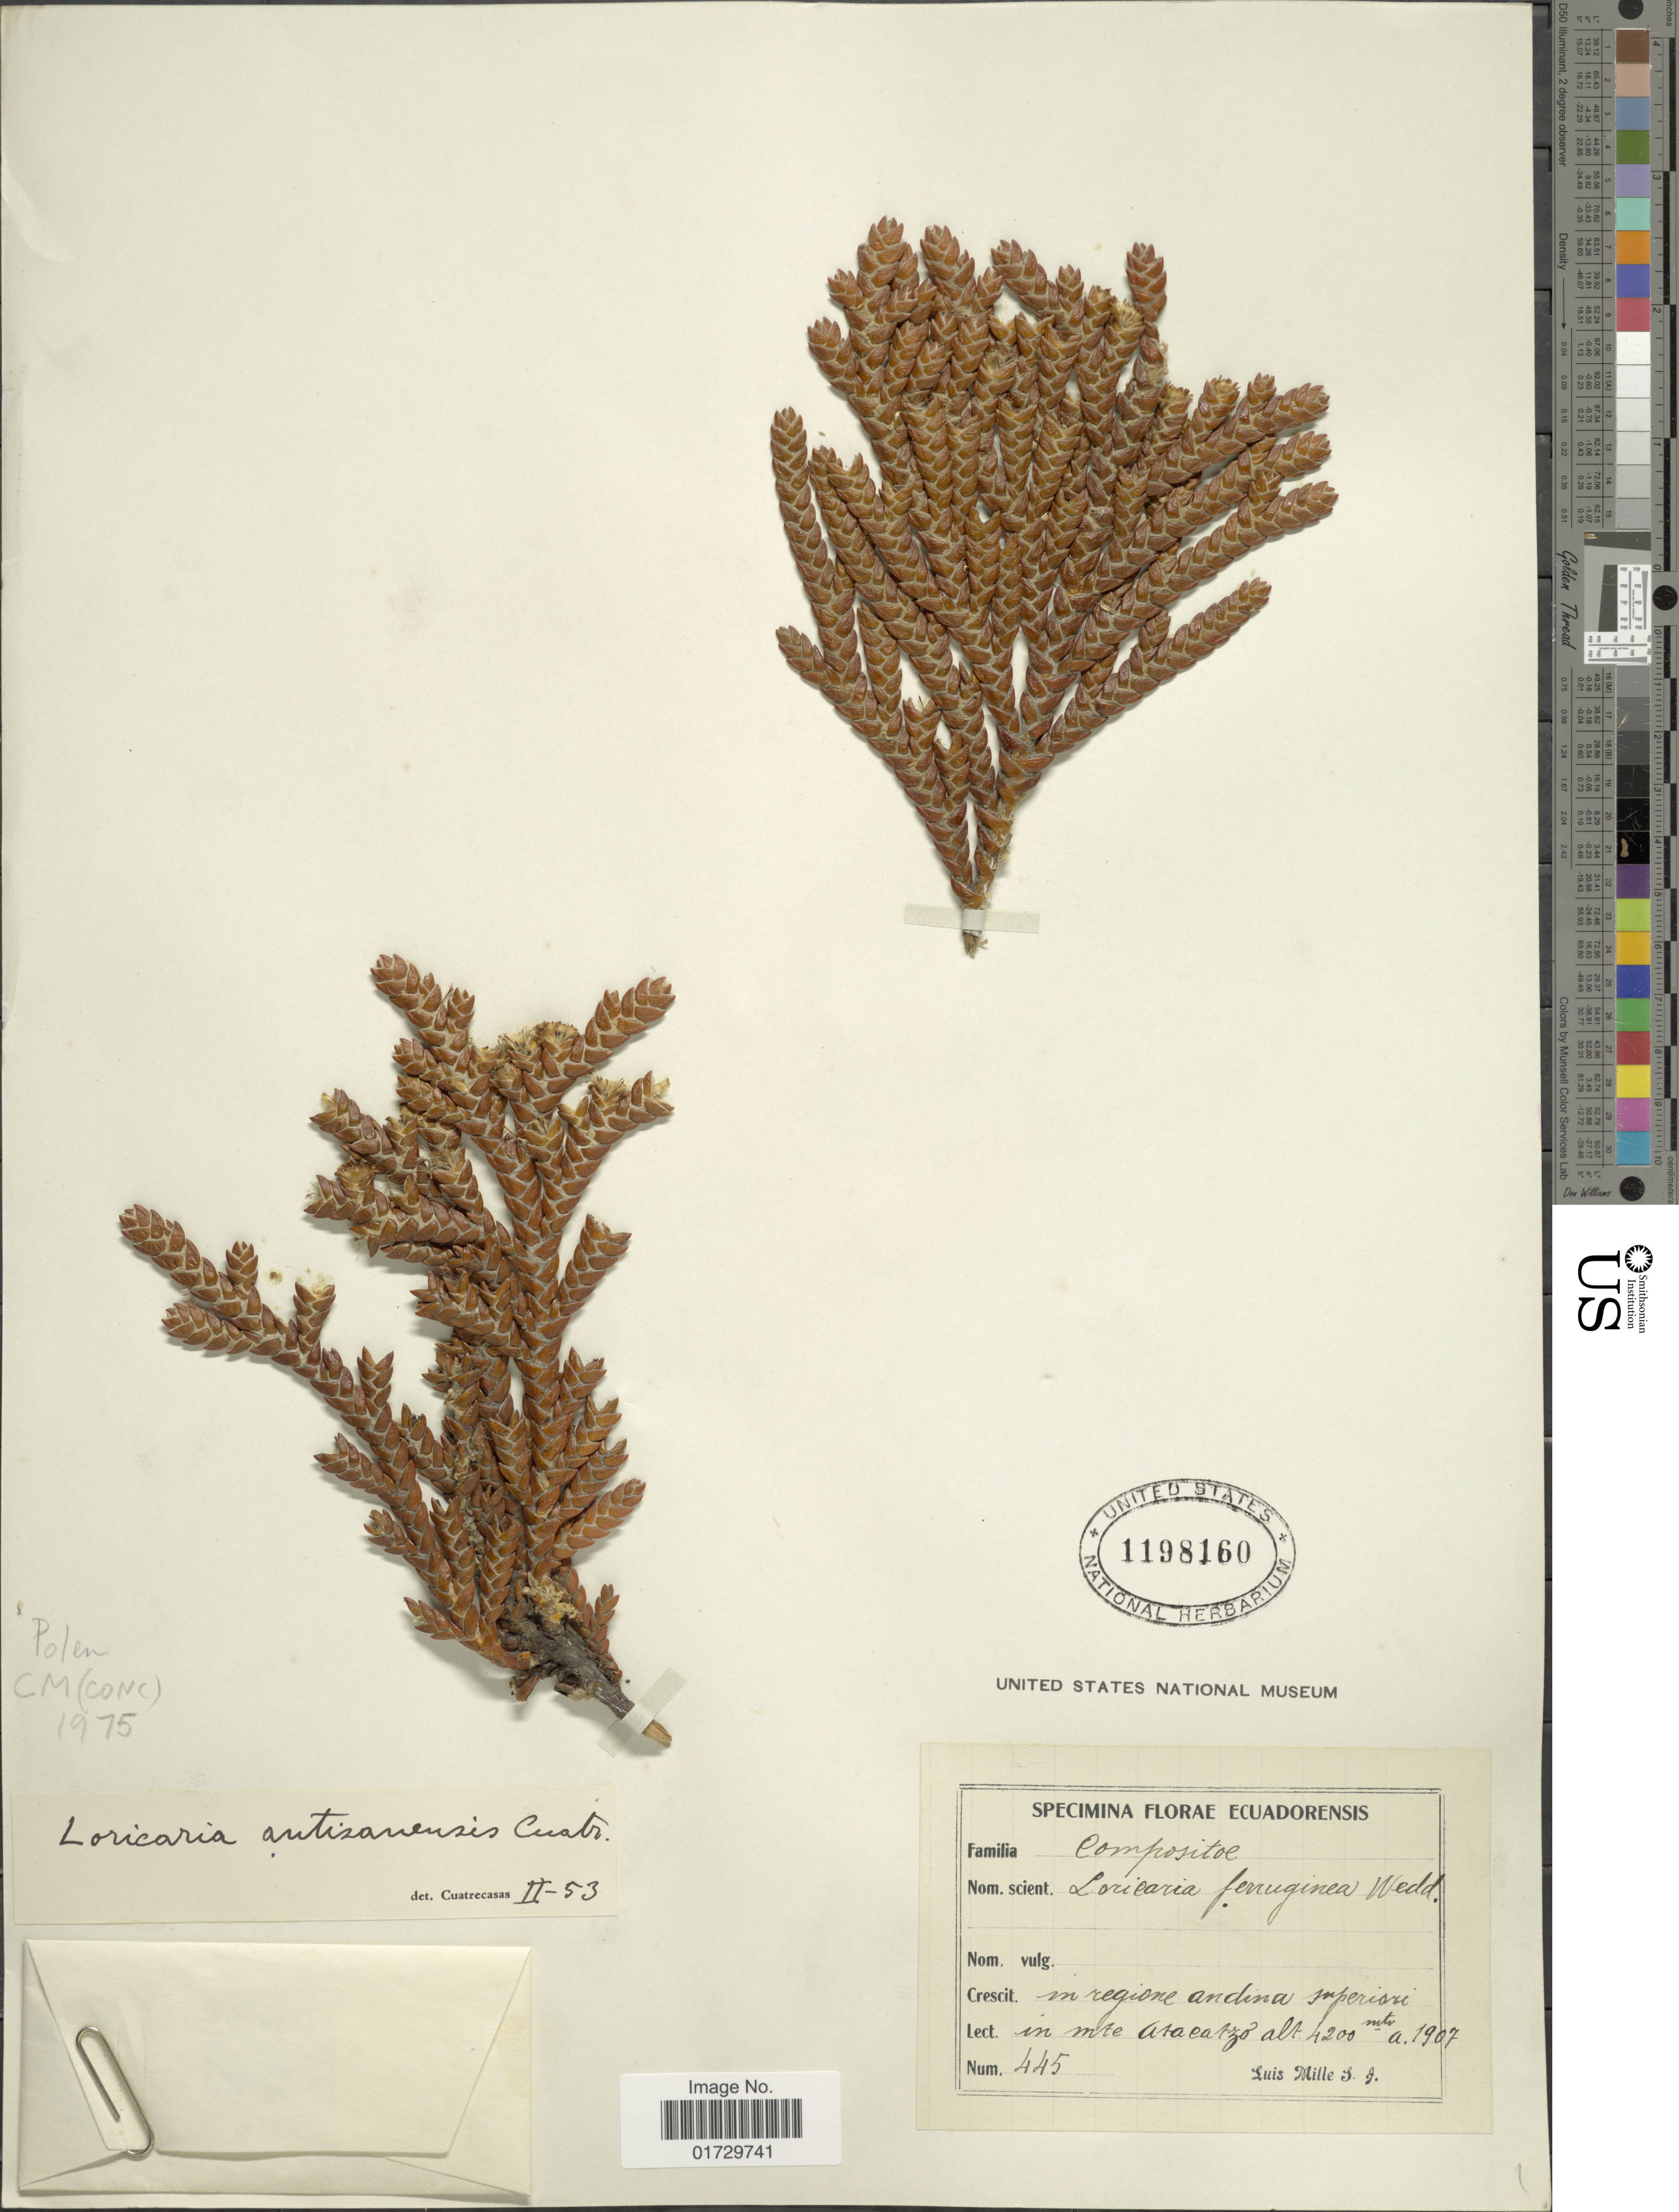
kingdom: Plantae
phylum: Tracheophyta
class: Magnoliopsida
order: Asterales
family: Asteraceae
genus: Loricaria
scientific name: Loricaria antisanensis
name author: Cuatrec.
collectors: L. Mille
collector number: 445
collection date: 1909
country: Ecuador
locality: In regione andina In periori In mte Ataeatzo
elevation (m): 4200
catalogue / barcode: US 1198160